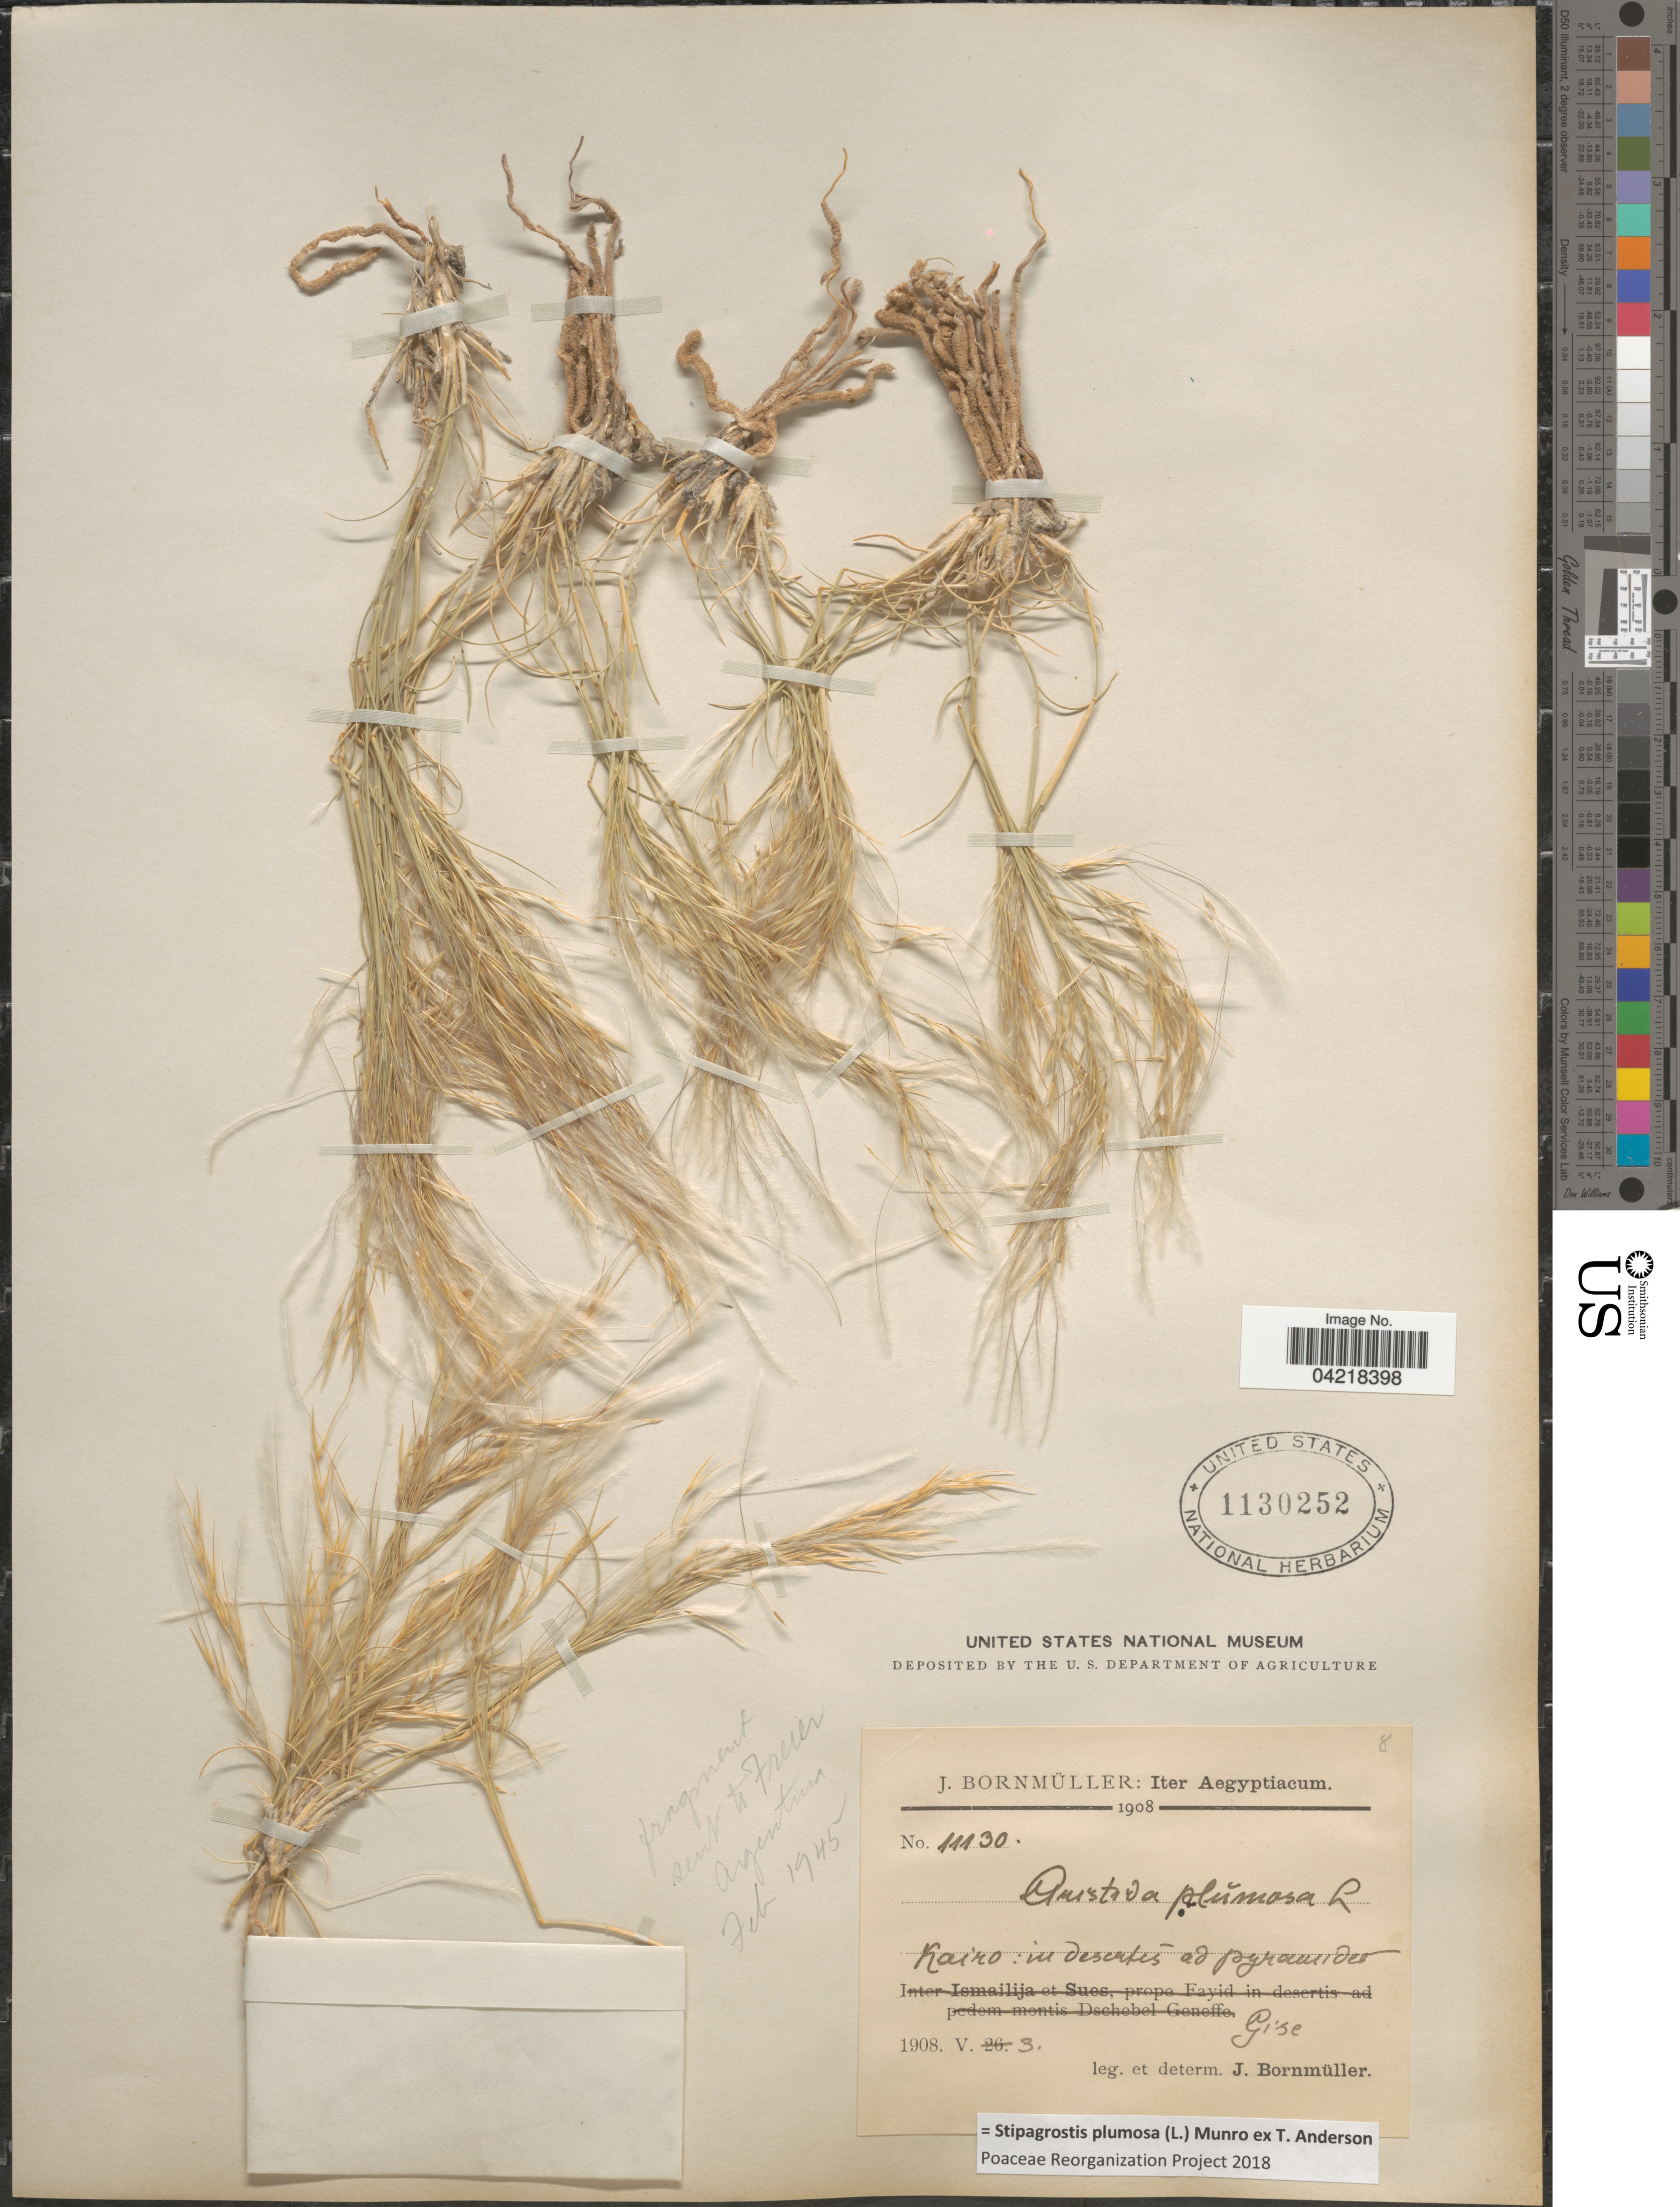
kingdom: Plantae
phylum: Tracheophyta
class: Liliopsida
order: Poales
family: Poaceae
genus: Stipagrostis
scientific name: Stipagrostis plumosa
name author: (L.) Munro ex T. Anderson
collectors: J. Bornmüller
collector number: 11130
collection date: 1908-05-03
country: Egypt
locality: Iter Aegyptiacum. Kairo: in desertís ad pyramides. Gise.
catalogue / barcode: US 1130252